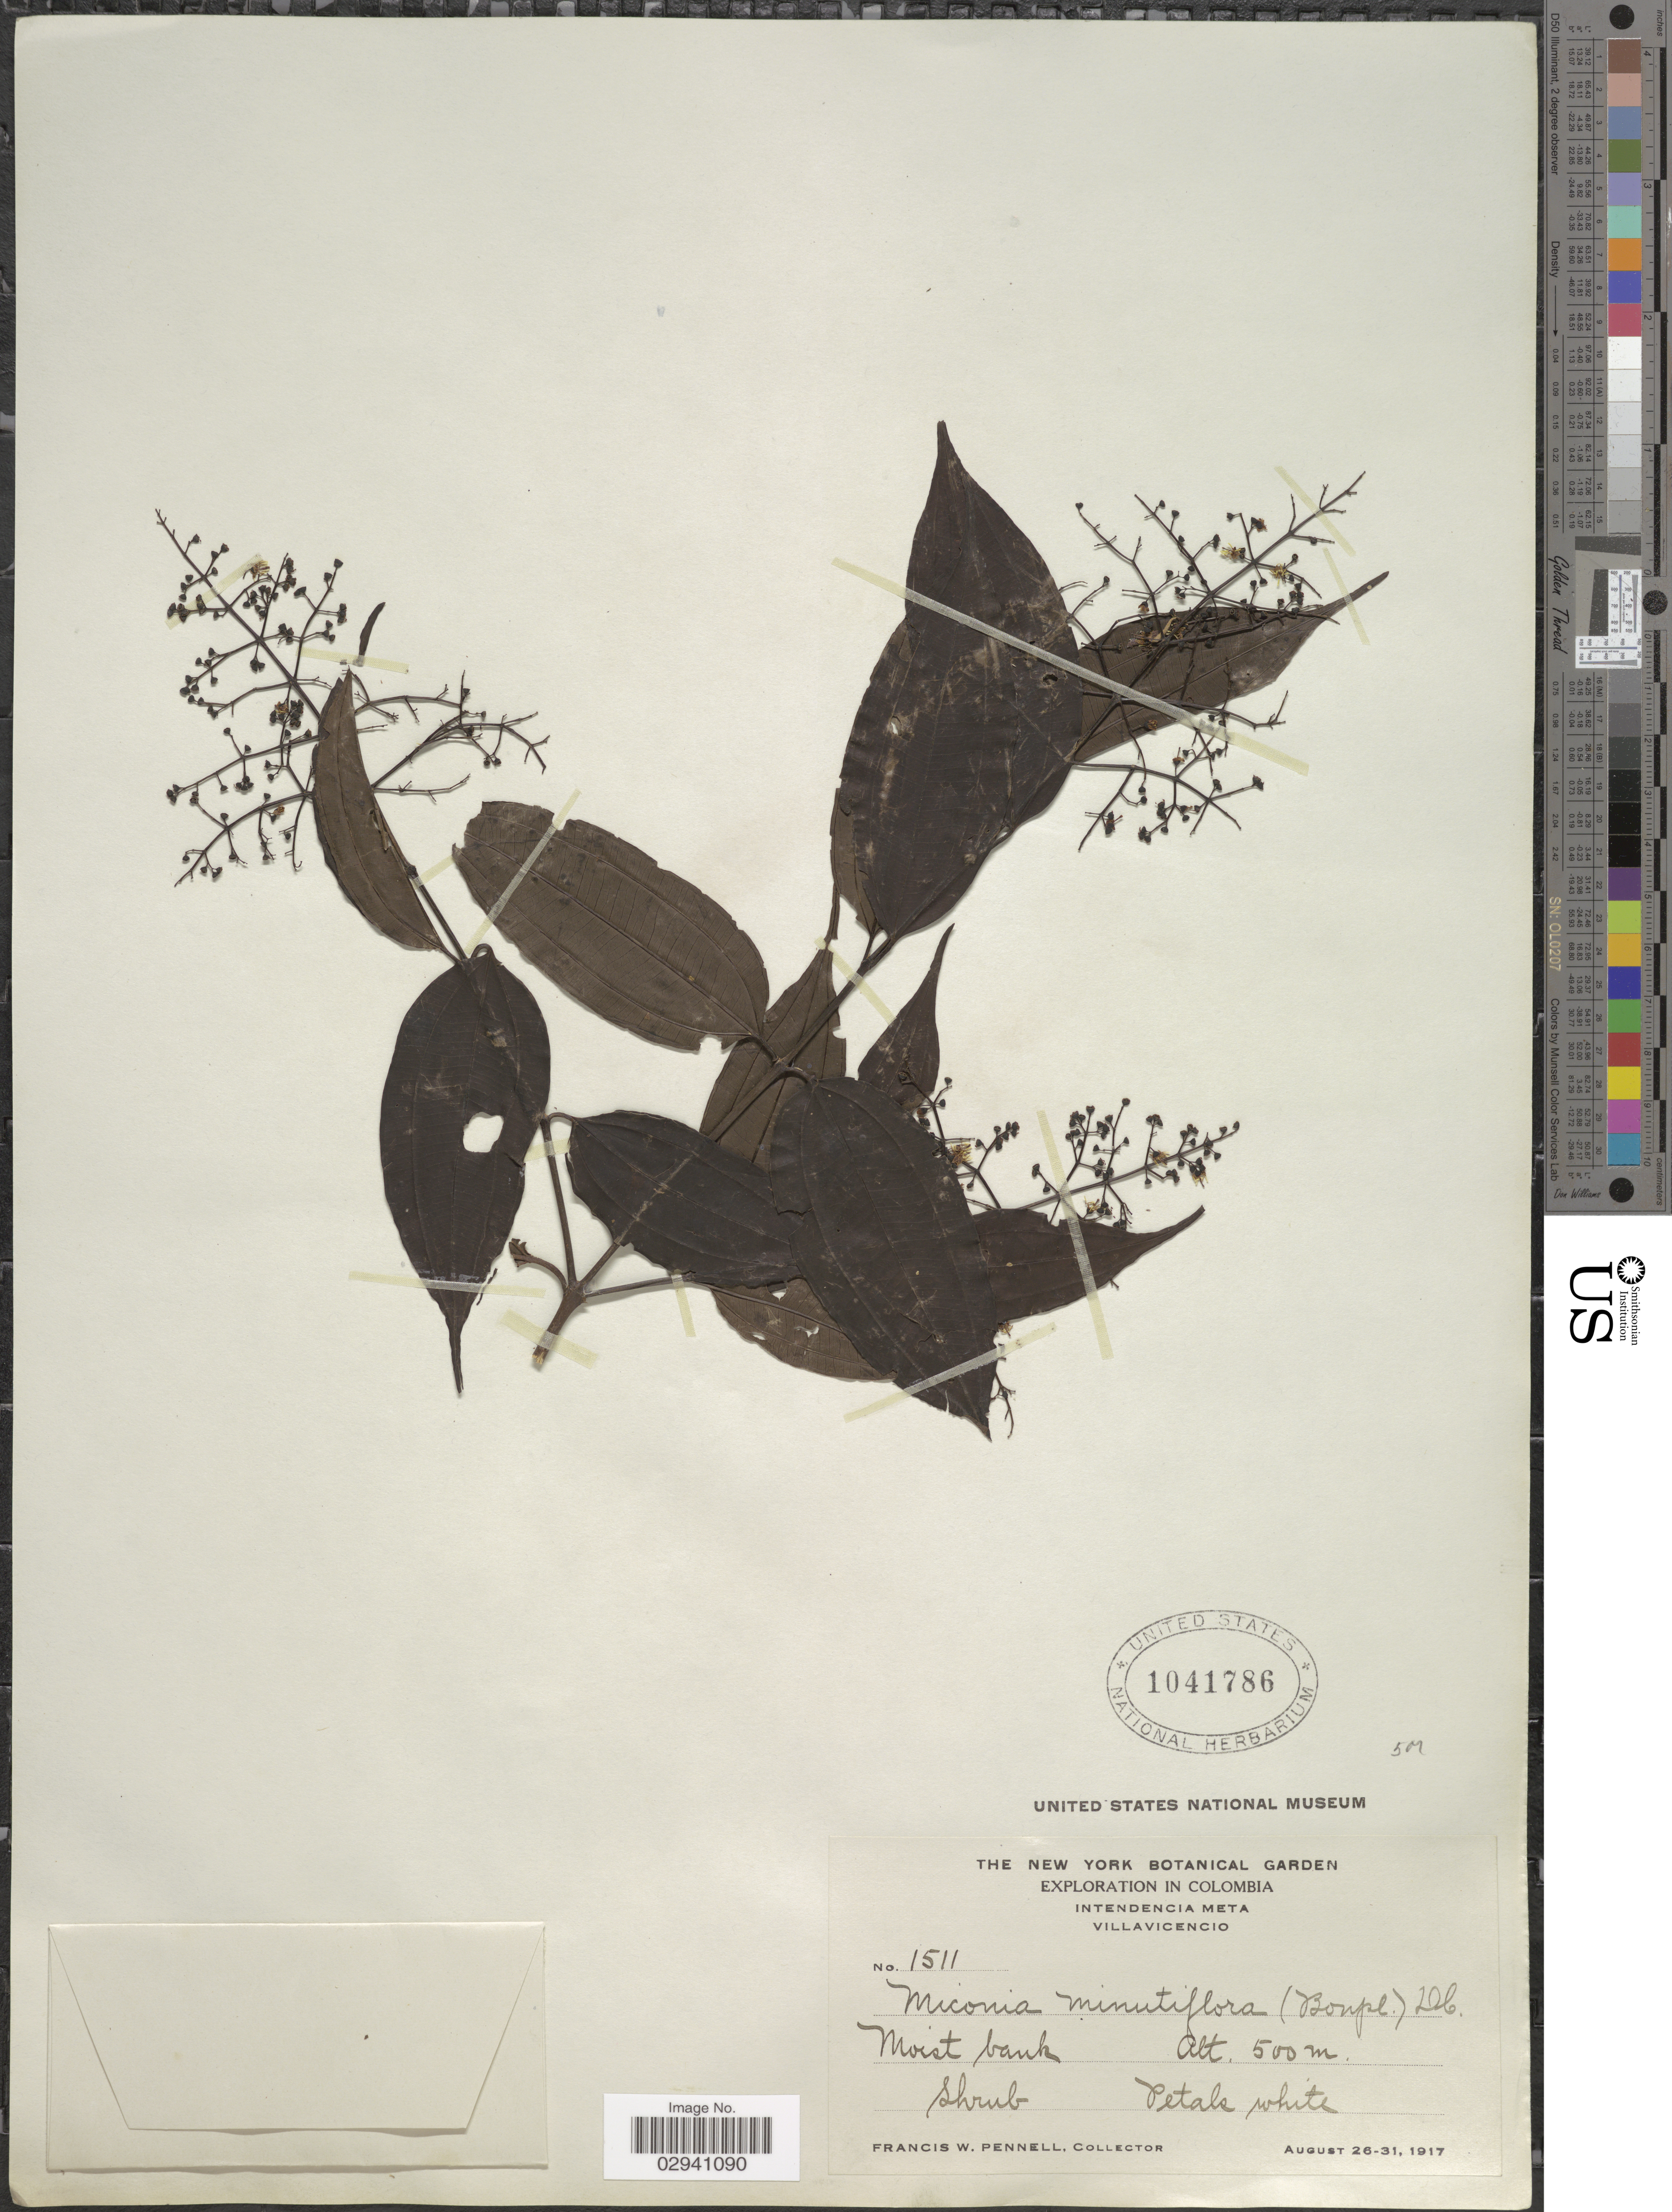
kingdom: Plantae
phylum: Tracheophyta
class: Magnoliopsida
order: Myrtales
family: Melastomataceae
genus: Miconia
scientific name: Miconia minutiflora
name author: (Bonpl.) DC.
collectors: F. W. Pennell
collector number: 1511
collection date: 1917-08-26/1917-08-31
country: Colombia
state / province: Meta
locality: Intendencia Meta. Villavicencio.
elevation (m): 500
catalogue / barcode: US 1041786